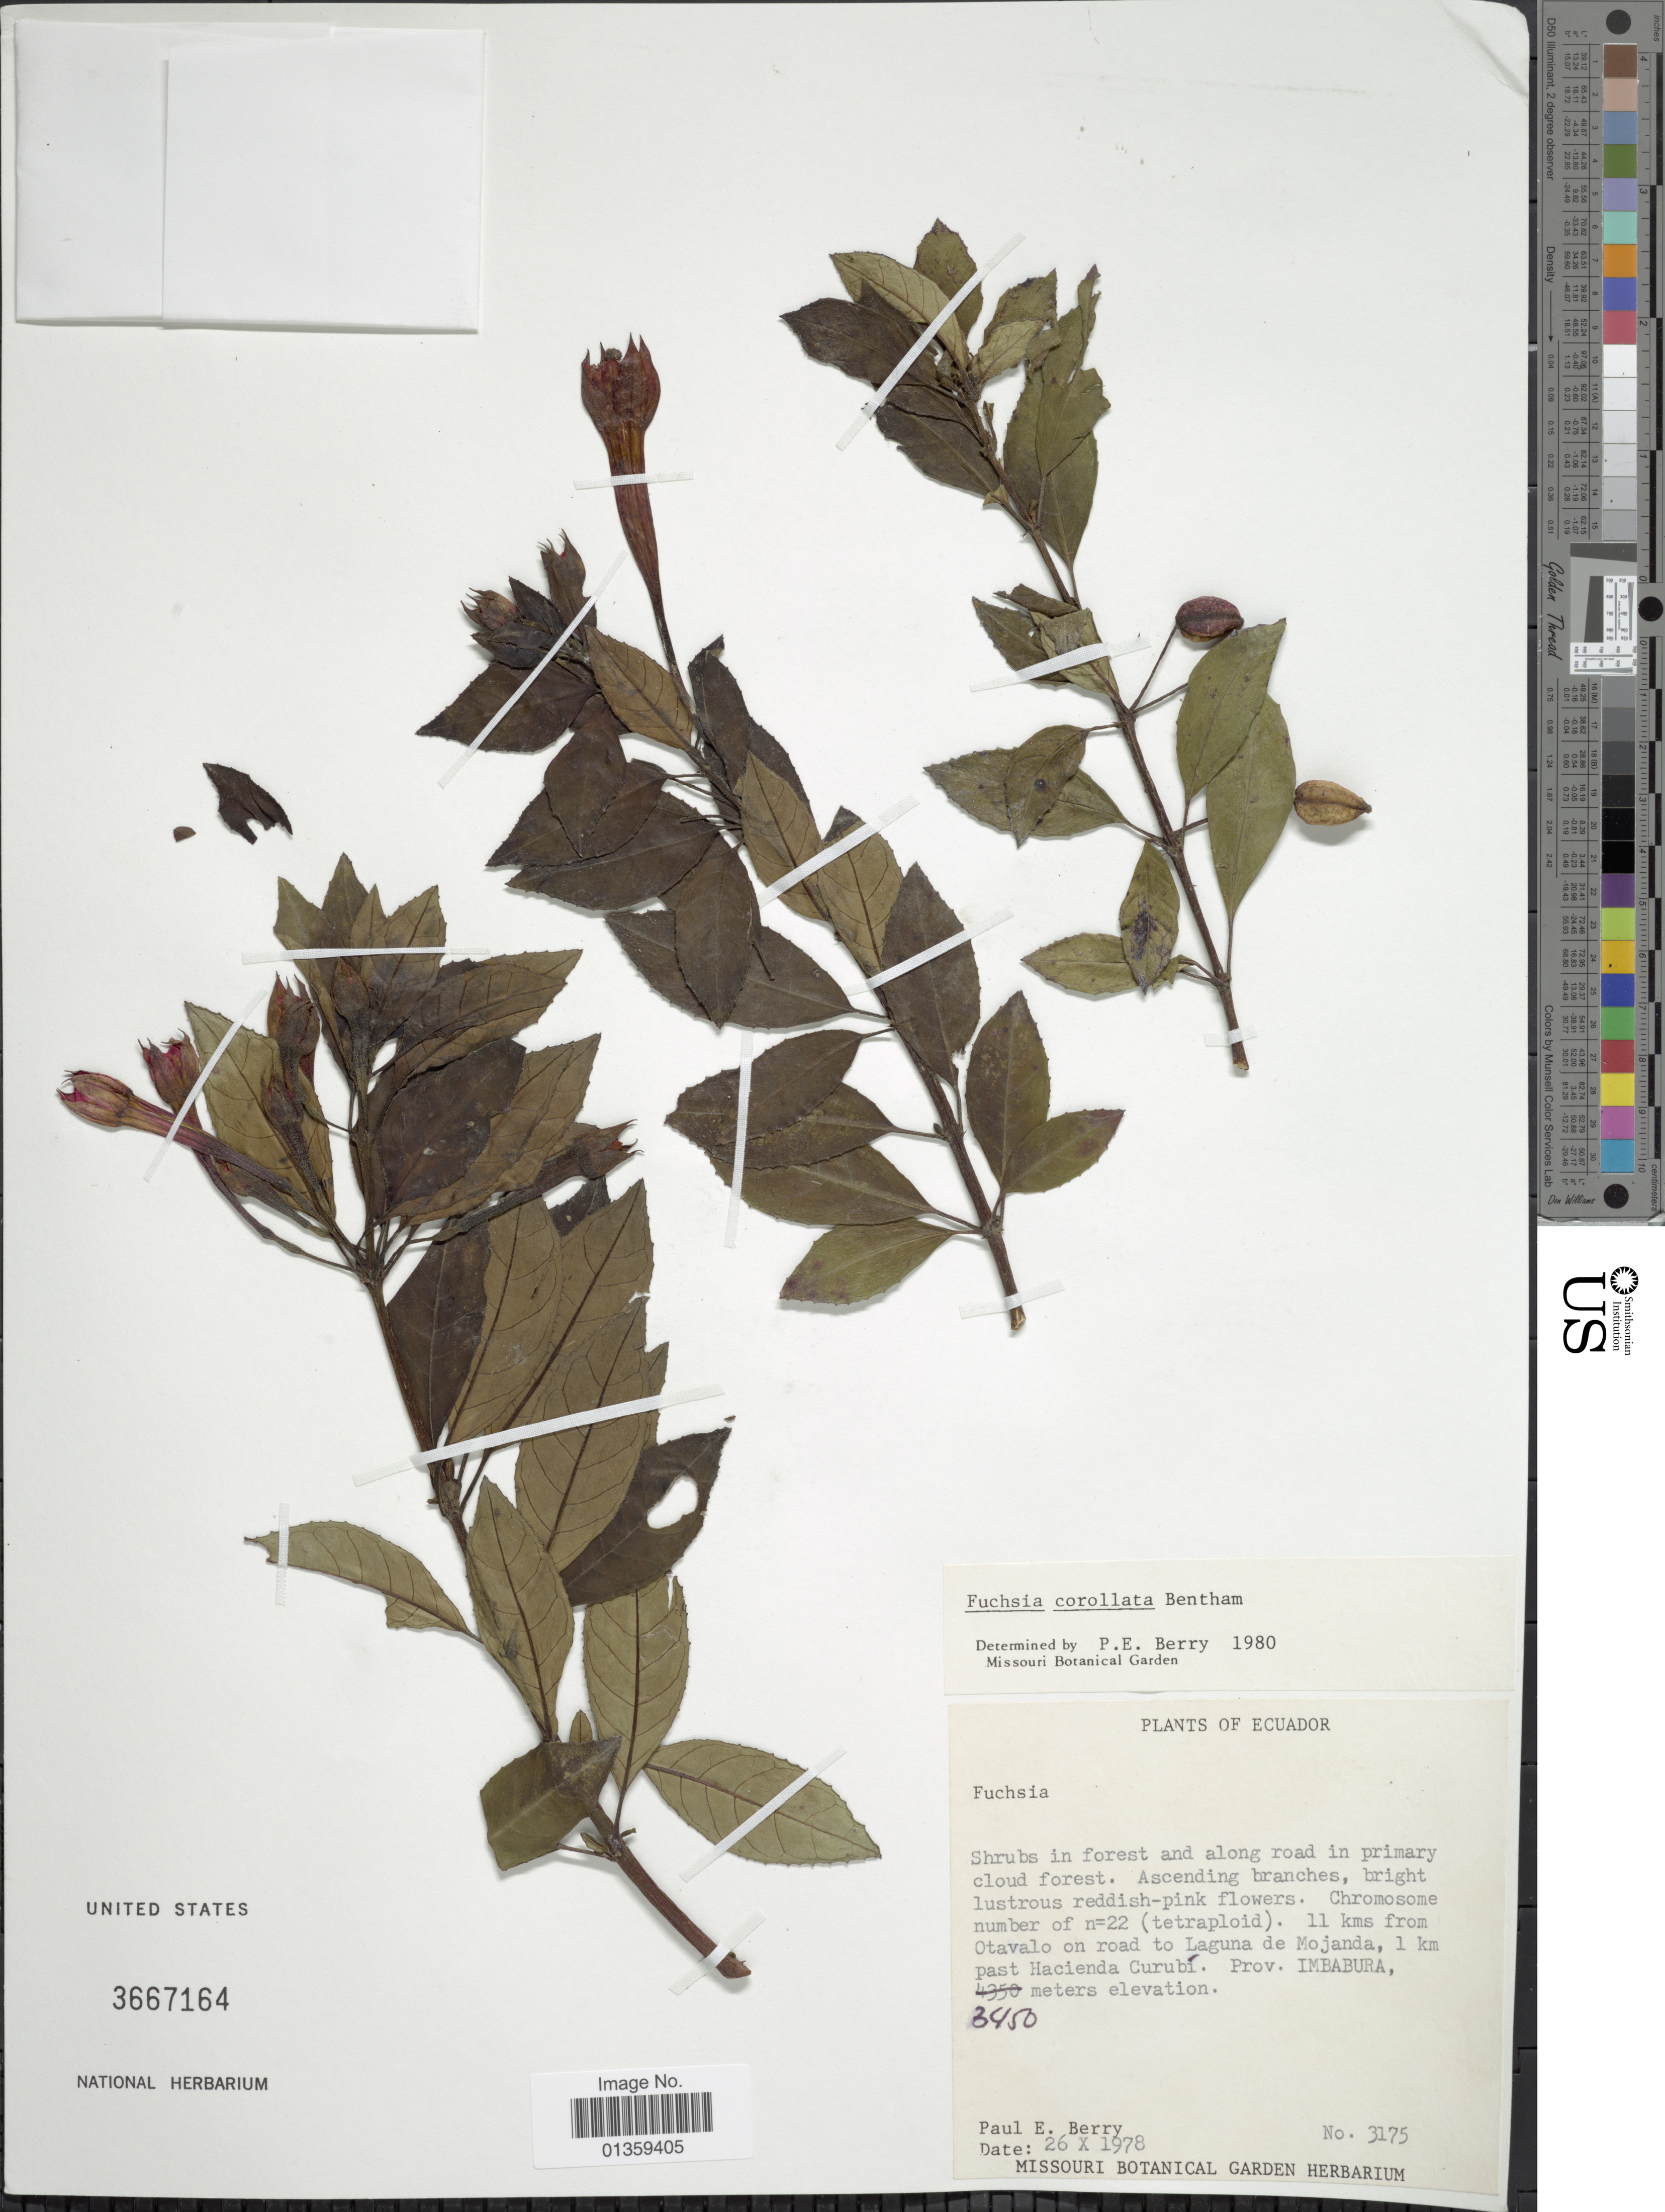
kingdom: Plantae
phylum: Tracheophyta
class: Magnoliopsida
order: Myrtales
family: Onagraceae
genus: Fuchsia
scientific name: Fuchsia corymbiflora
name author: Ruiz & Pav.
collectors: P. E. Berry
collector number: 3175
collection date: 1978-10-26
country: Ecuador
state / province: Imbabura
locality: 11 kms from Otavalo on road to Laguna de Mojanda, 1 km past Hacienda Curubí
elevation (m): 3450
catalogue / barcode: US 3667164